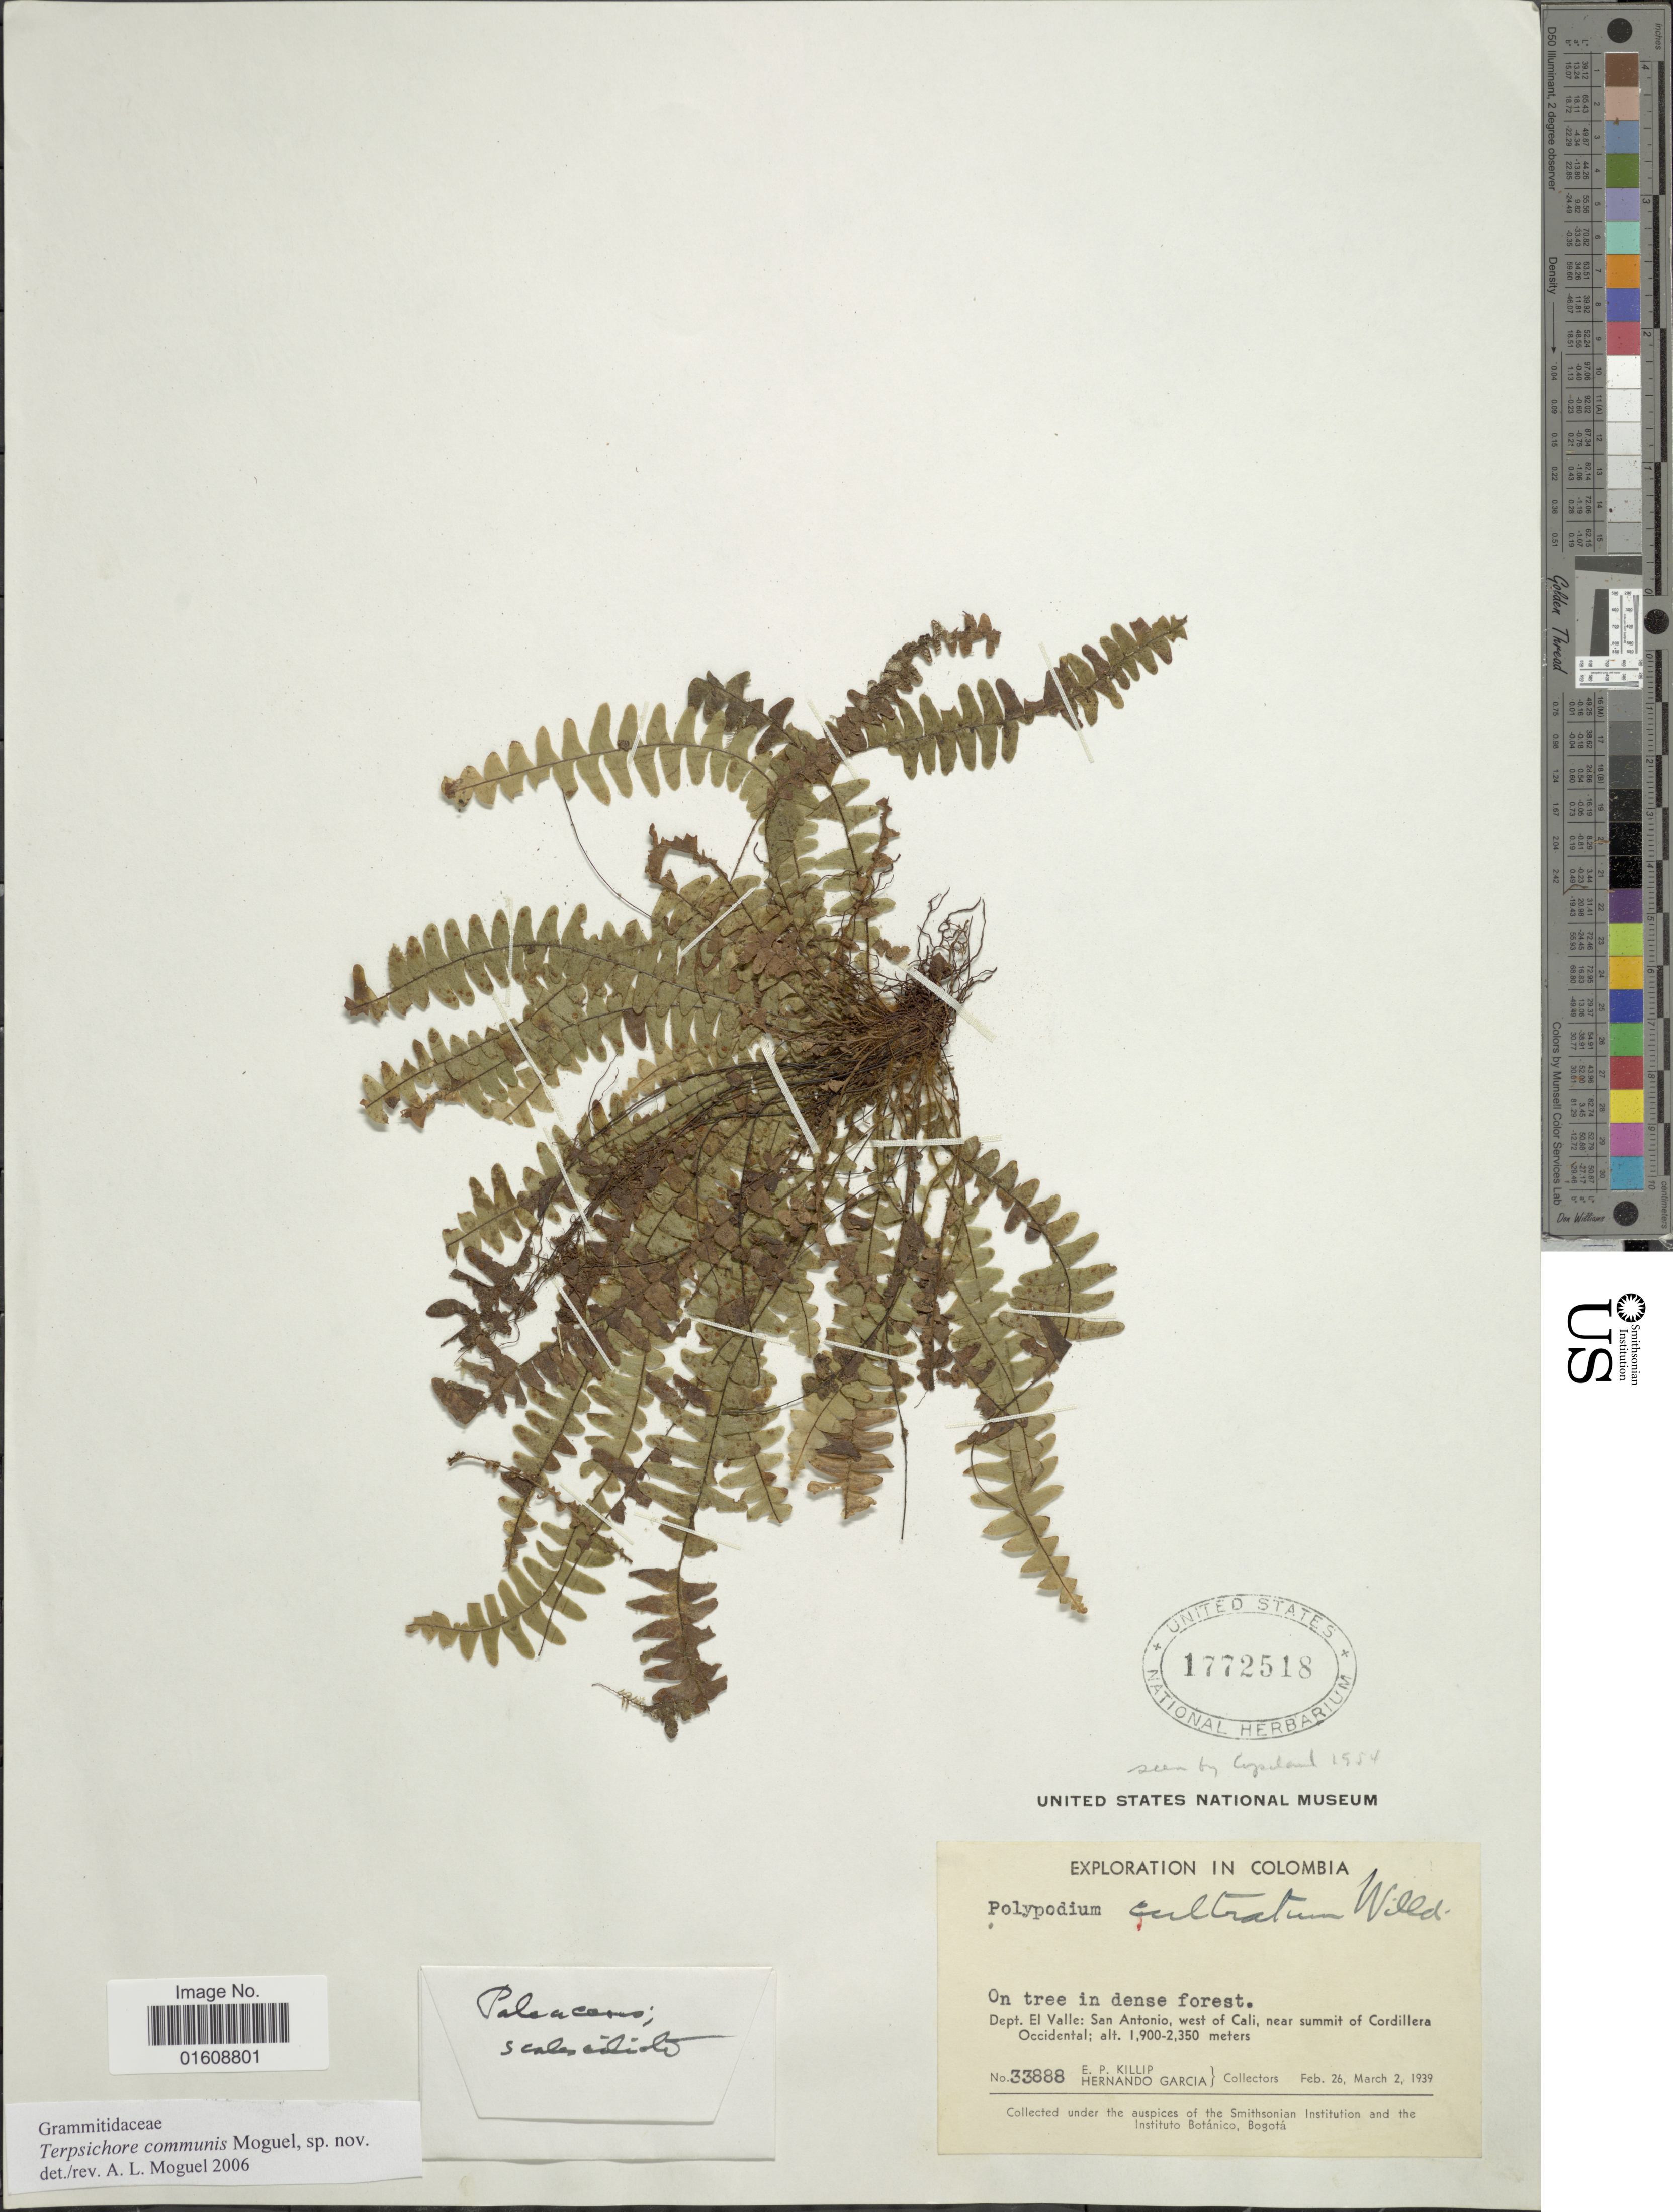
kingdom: Plantae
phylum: Tracheophyta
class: Polypodiopsida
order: Polypodiales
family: Polypodiaceae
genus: Alansmia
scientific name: Alansmia cultrata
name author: (Bory ex Willd.) Moguel & M. Kessler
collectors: E. P. Killip & H. Garcia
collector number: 33888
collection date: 1939-02-26/1939-03-02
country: Colombia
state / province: Valle del Cauca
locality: Dept. El Valle: San Antonio, west of Cali, near summit of Cordillera Occidental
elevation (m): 1900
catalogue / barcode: US 1772518